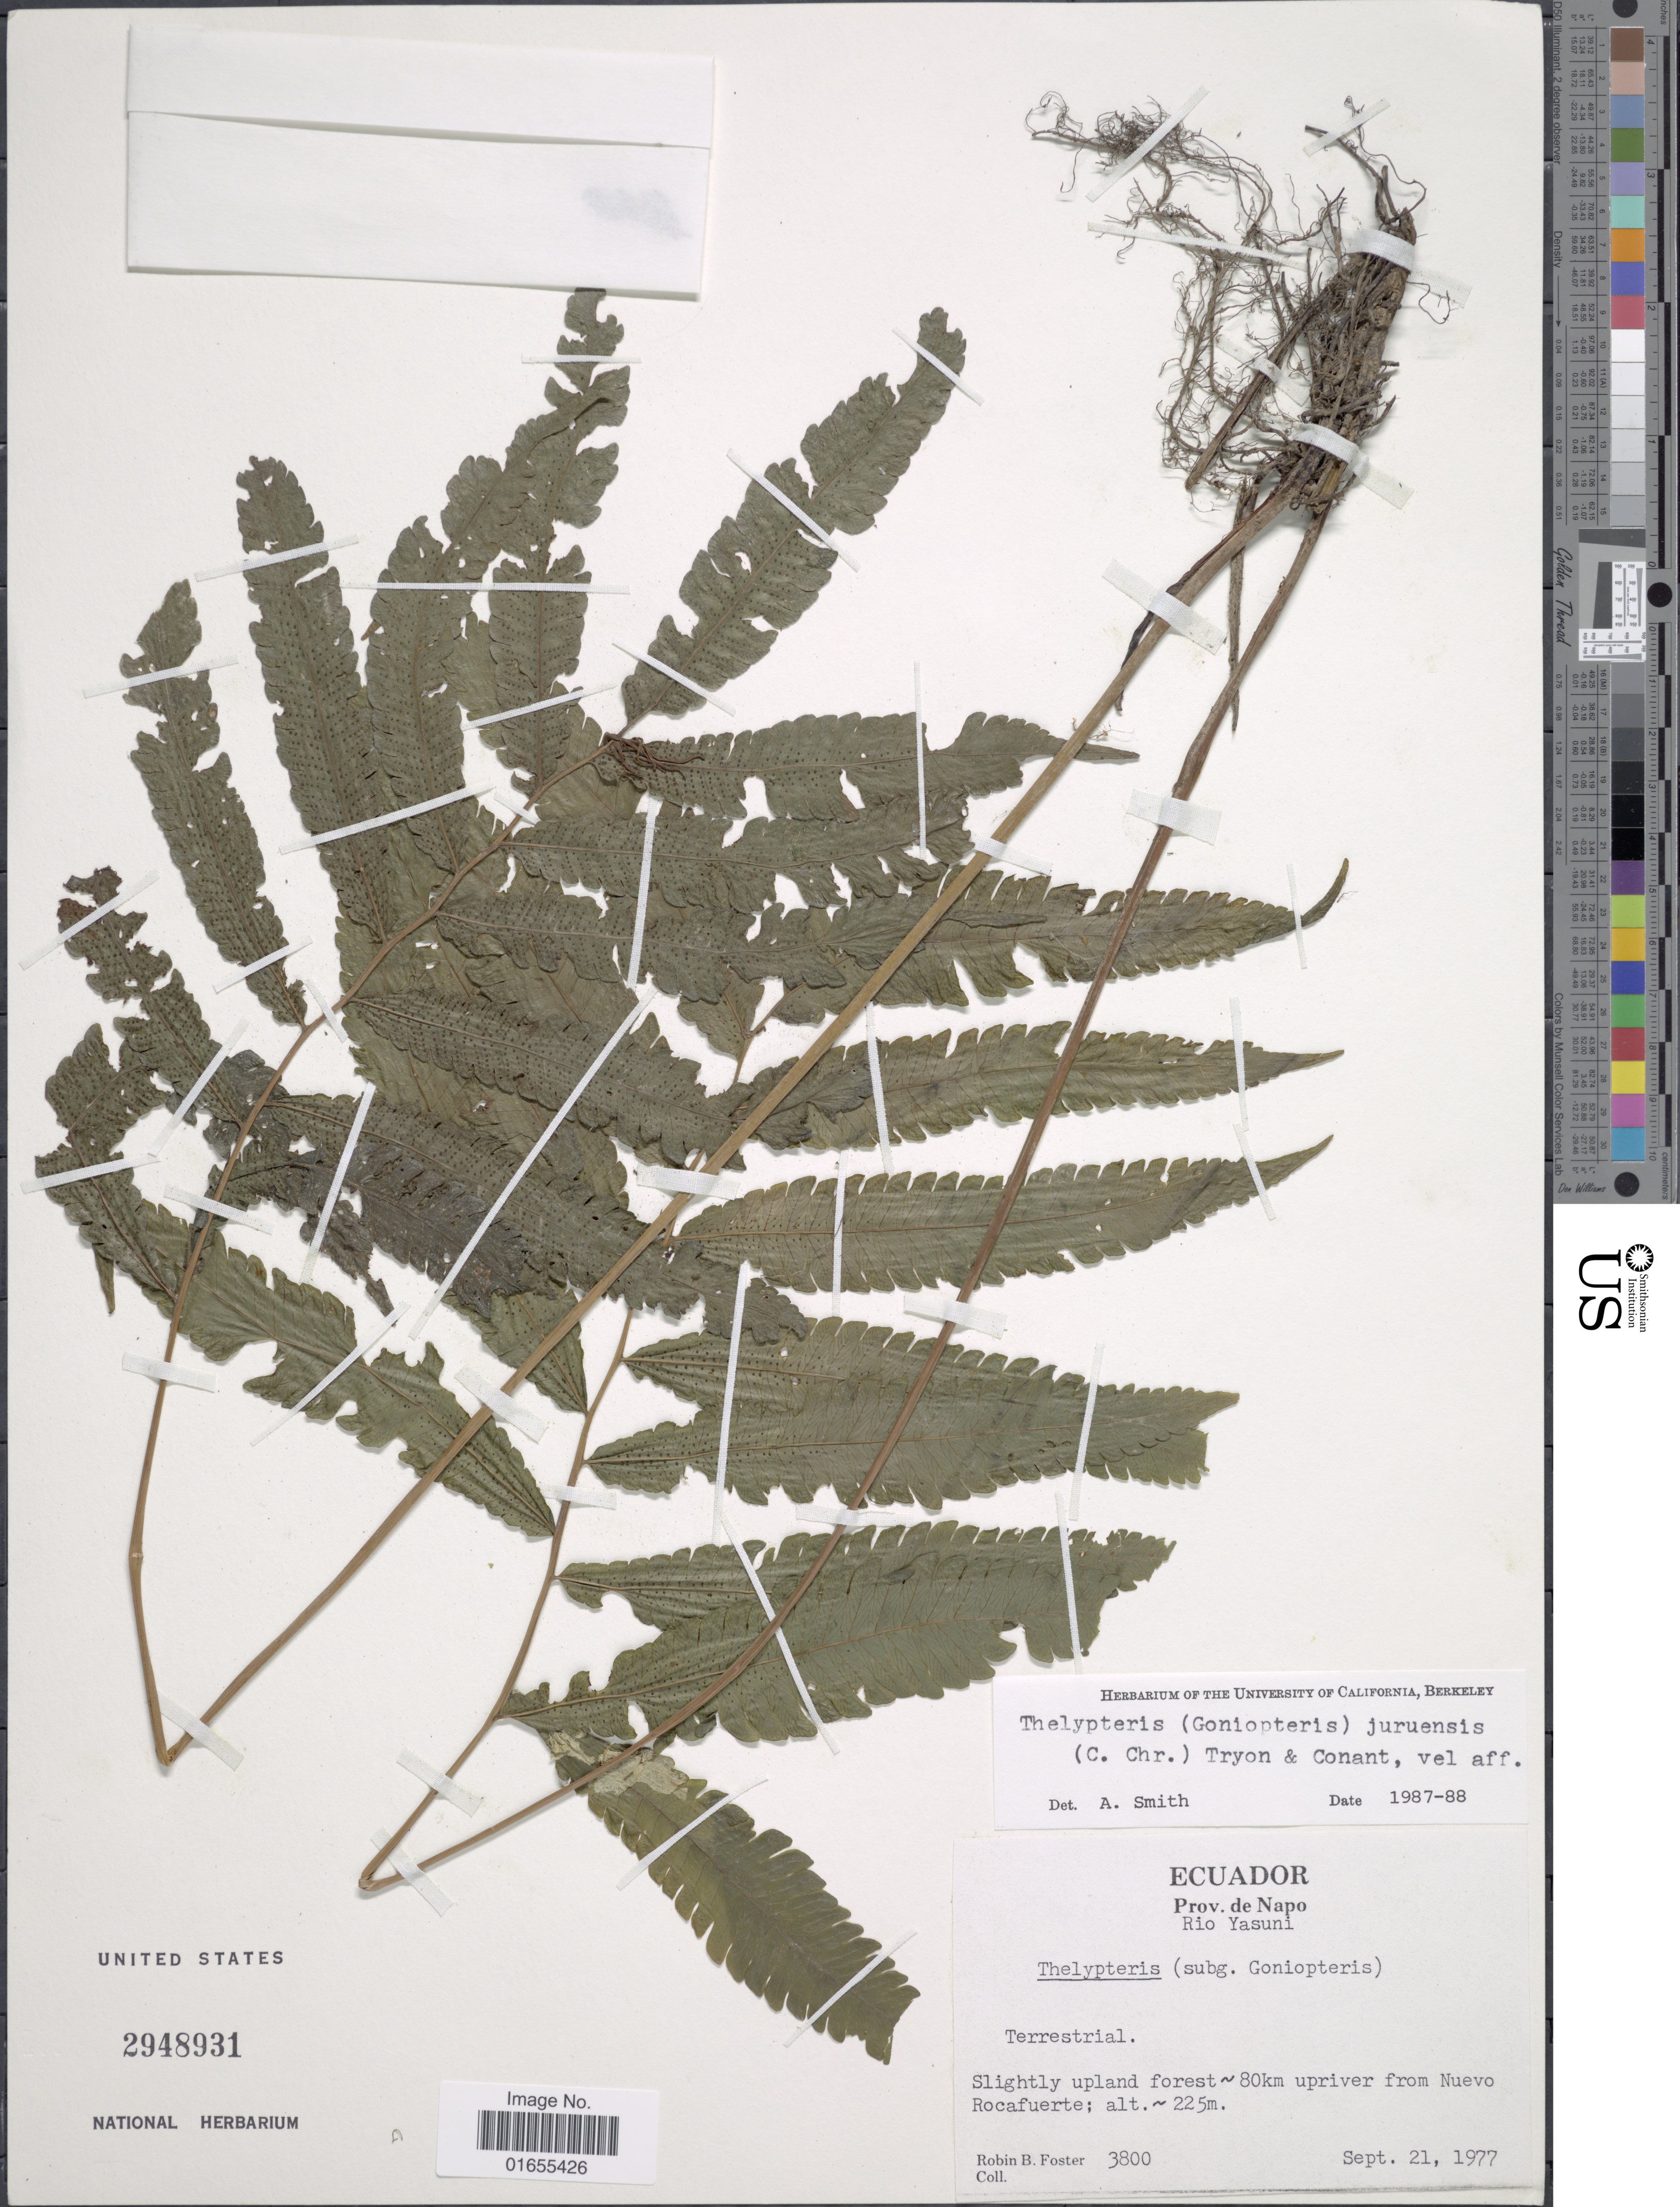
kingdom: Plantae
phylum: Tracheophyta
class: Polypodiopsida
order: Polypodiales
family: Thelypteridaceae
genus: Goniopteris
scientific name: Goniopteris juruensis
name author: (C. Chr.) Brade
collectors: R. B. Foster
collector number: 3800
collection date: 1977-09-21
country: Ecuador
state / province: Napo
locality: Rio Yasuni, slightlu upland forest - 80 km up river from Nuevo Rocafuerte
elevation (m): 225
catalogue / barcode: US 2948931